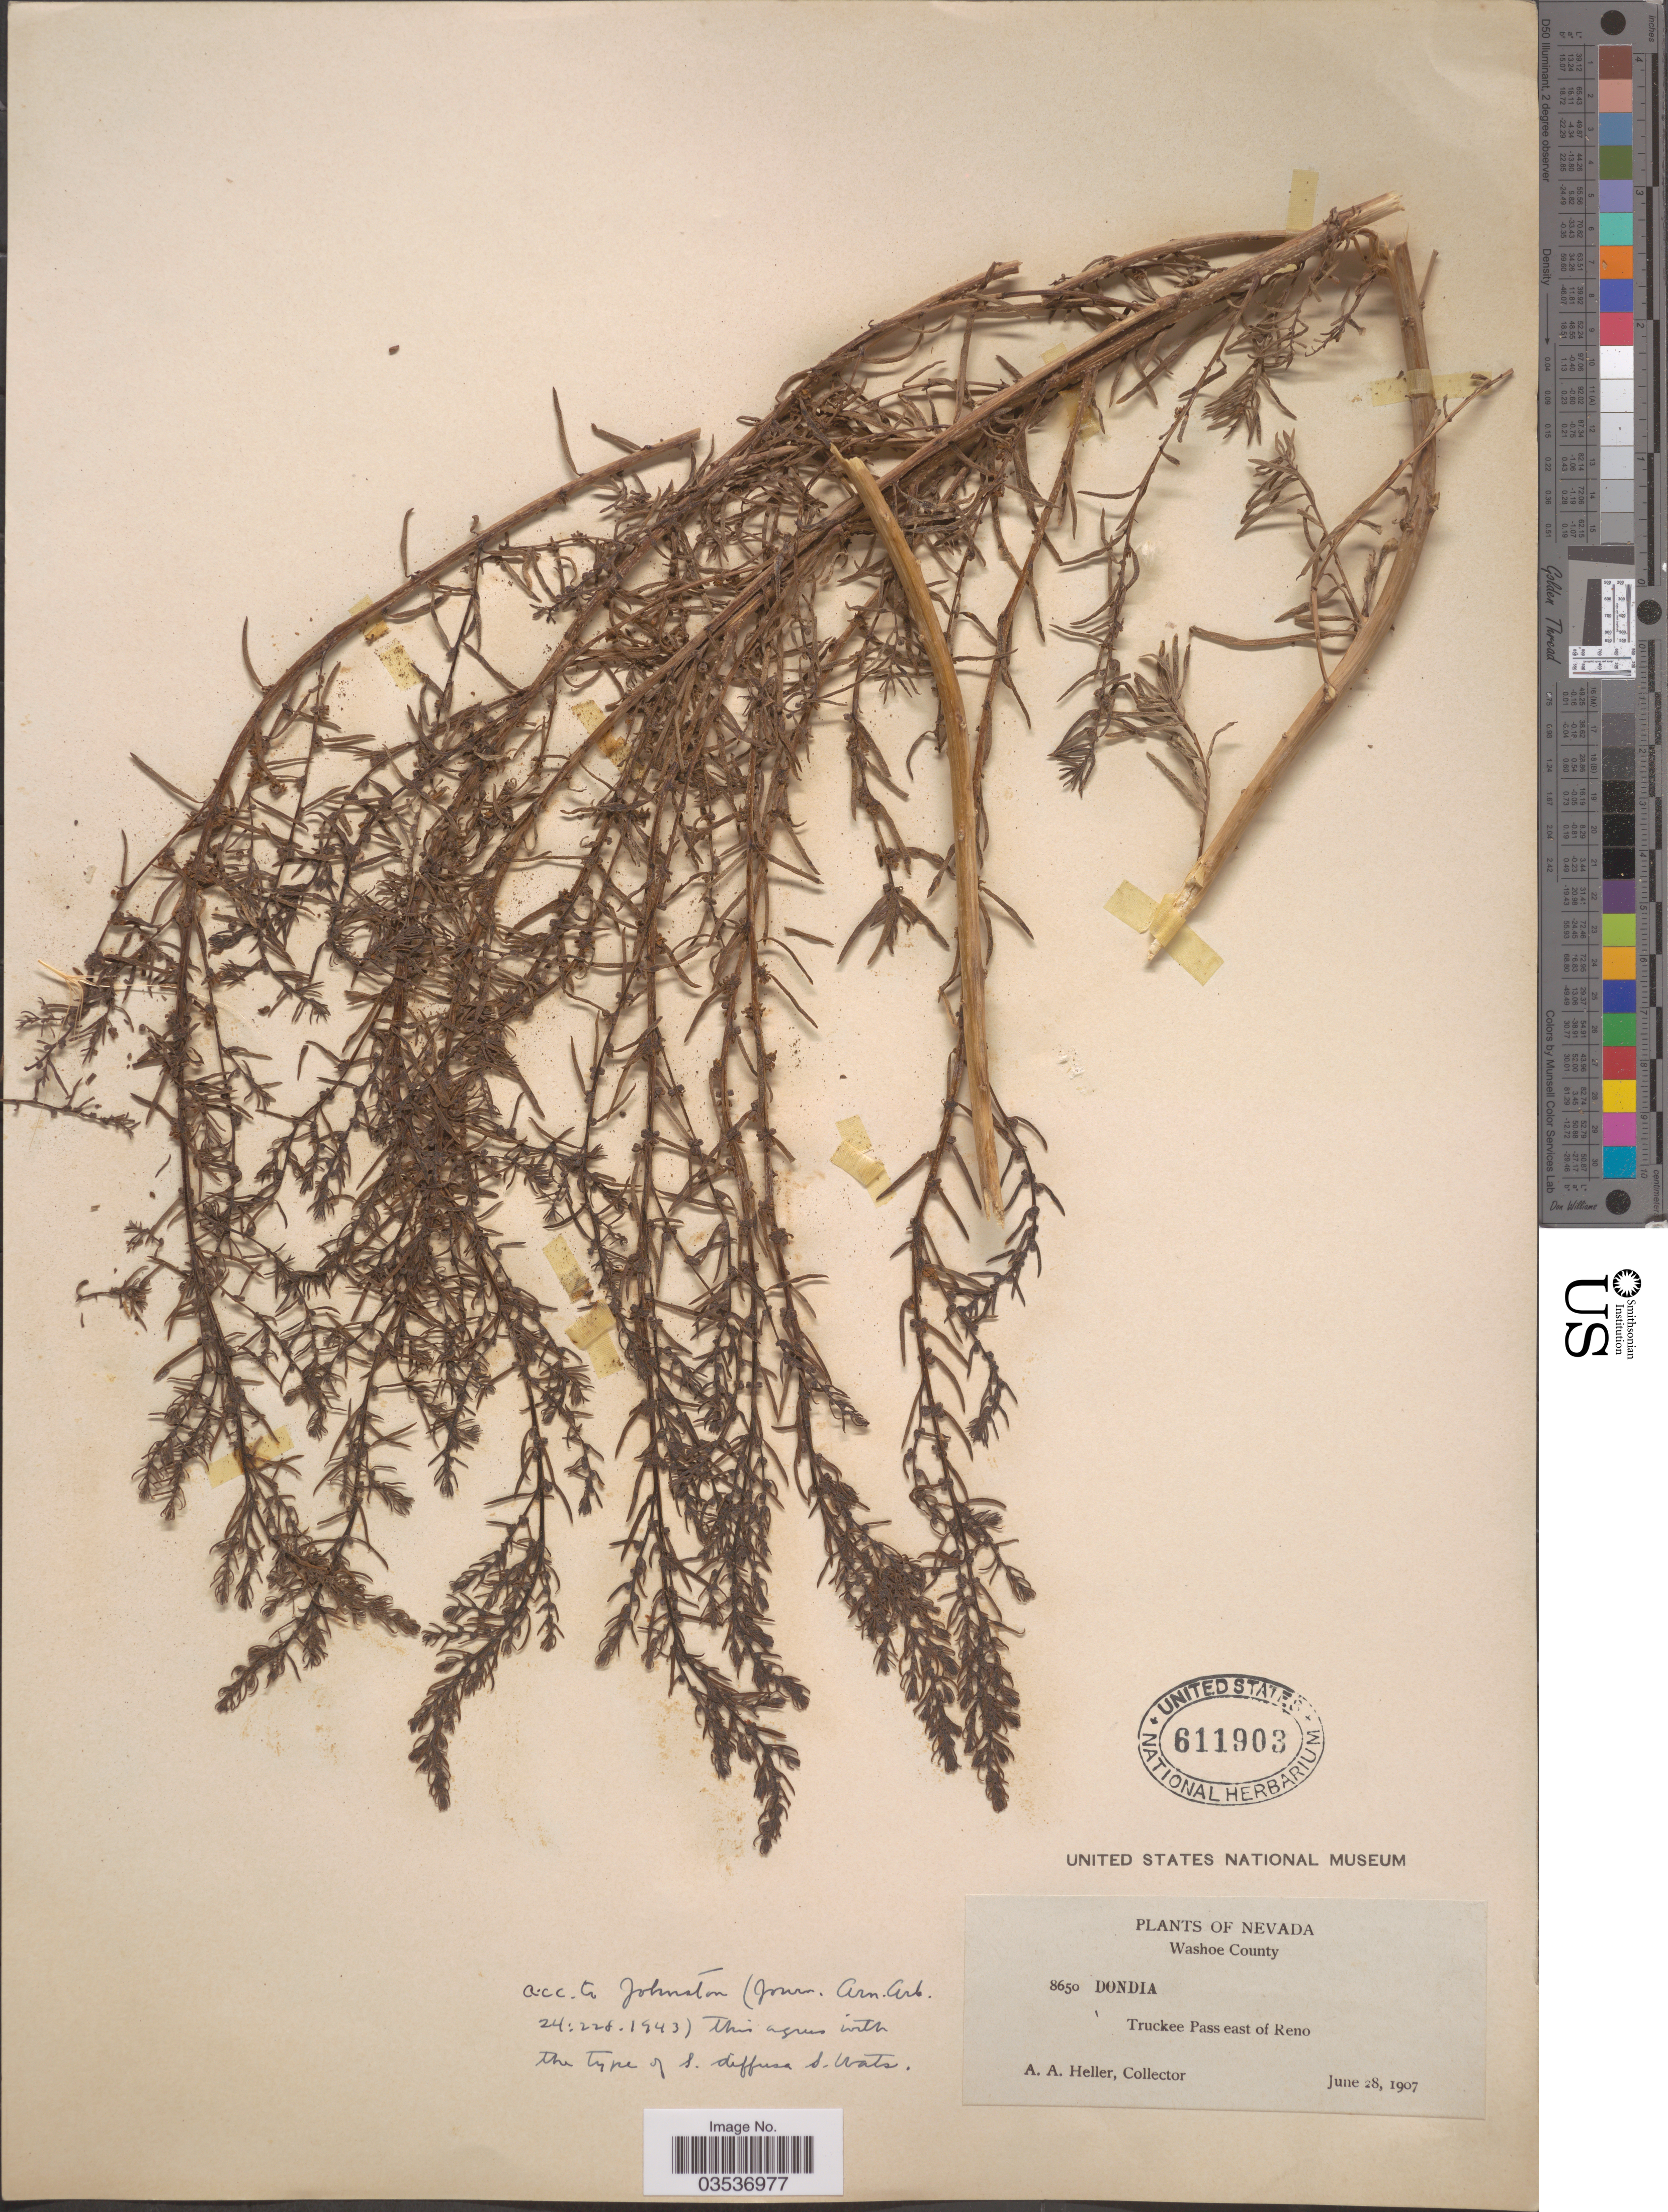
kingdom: Plantae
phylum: Tracheophyta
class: Magnoliopsida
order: Caryophyllales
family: Amaranthaceae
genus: Suaeda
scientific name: Suaeda suffrutescens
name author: S. Watson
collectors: A. A. Heller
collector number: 8650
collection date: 1907-06-28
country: United States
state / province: Nevada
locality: Washoe County. Truckee Pass east of Reno.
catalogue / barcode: US 611903